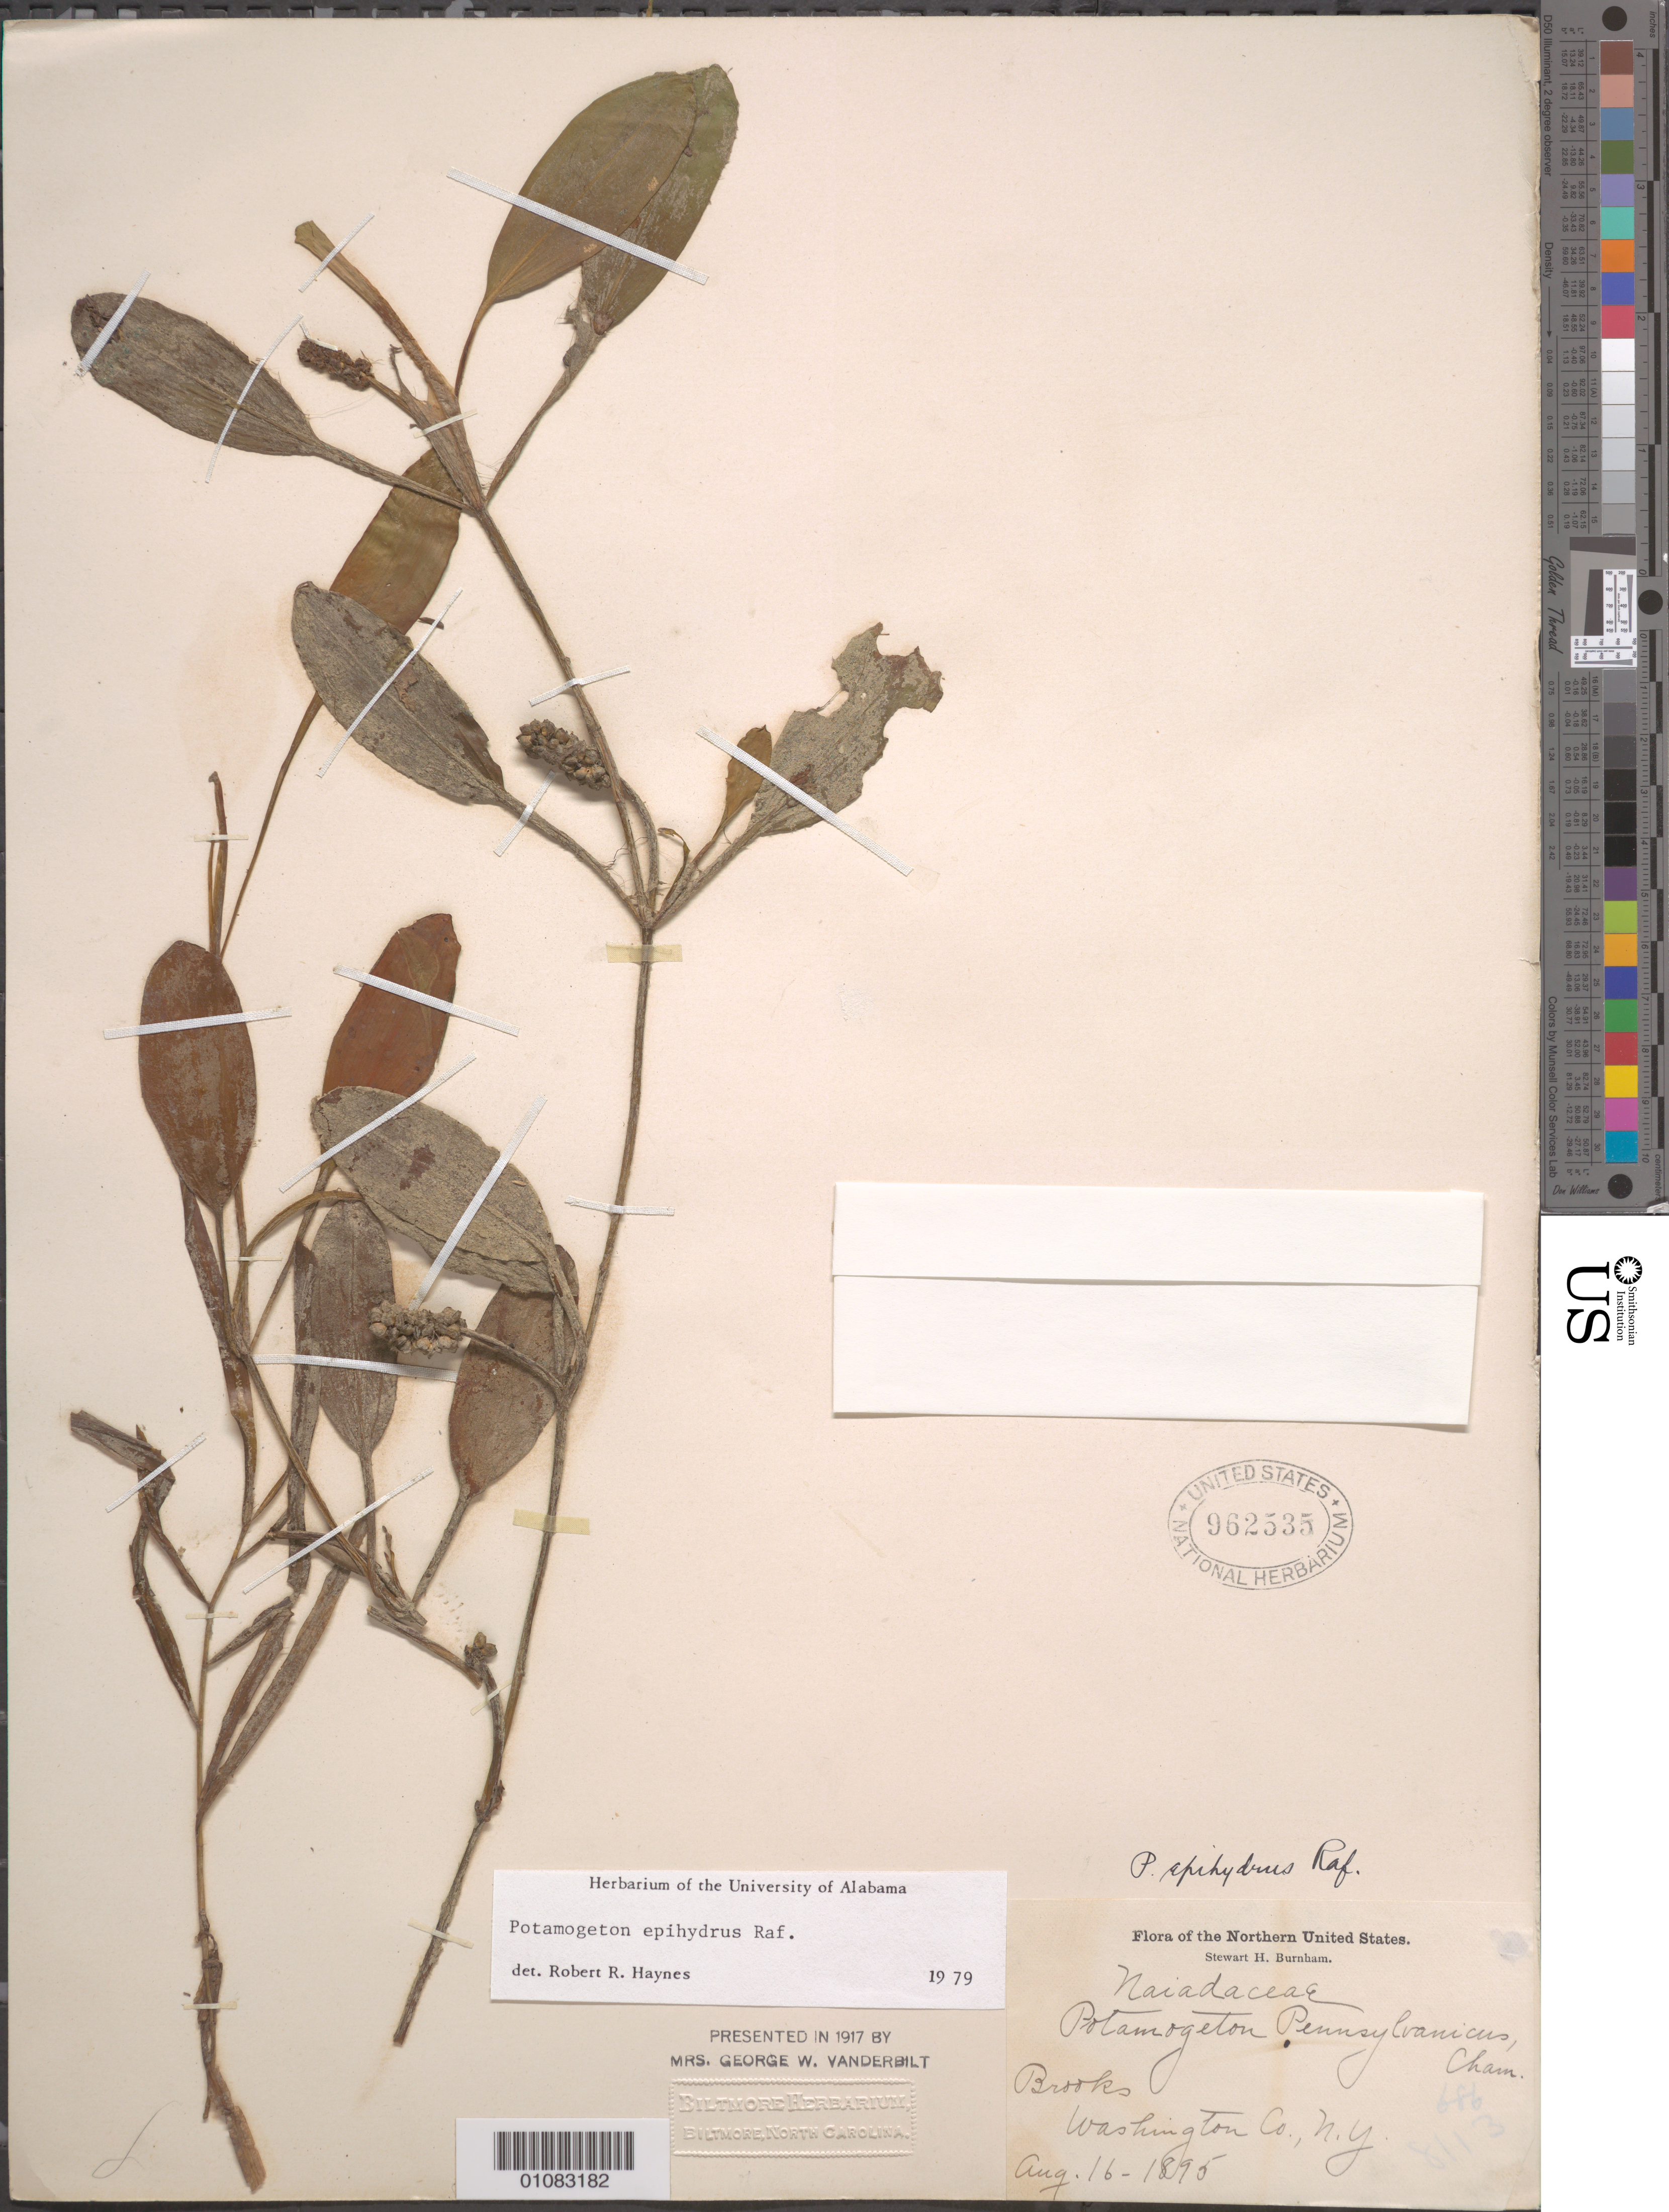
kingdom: Plantae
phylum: Tracheophyta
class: Liliopsida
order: Alismatales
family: Potamogetonaceae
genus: Potamogeton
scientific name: Potamogeton epihydrus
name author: Raf.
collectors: S. Burnham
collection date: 1895-08-16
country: United States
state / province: New York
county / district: Washington County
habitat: Brooks.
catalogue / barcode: US 962535